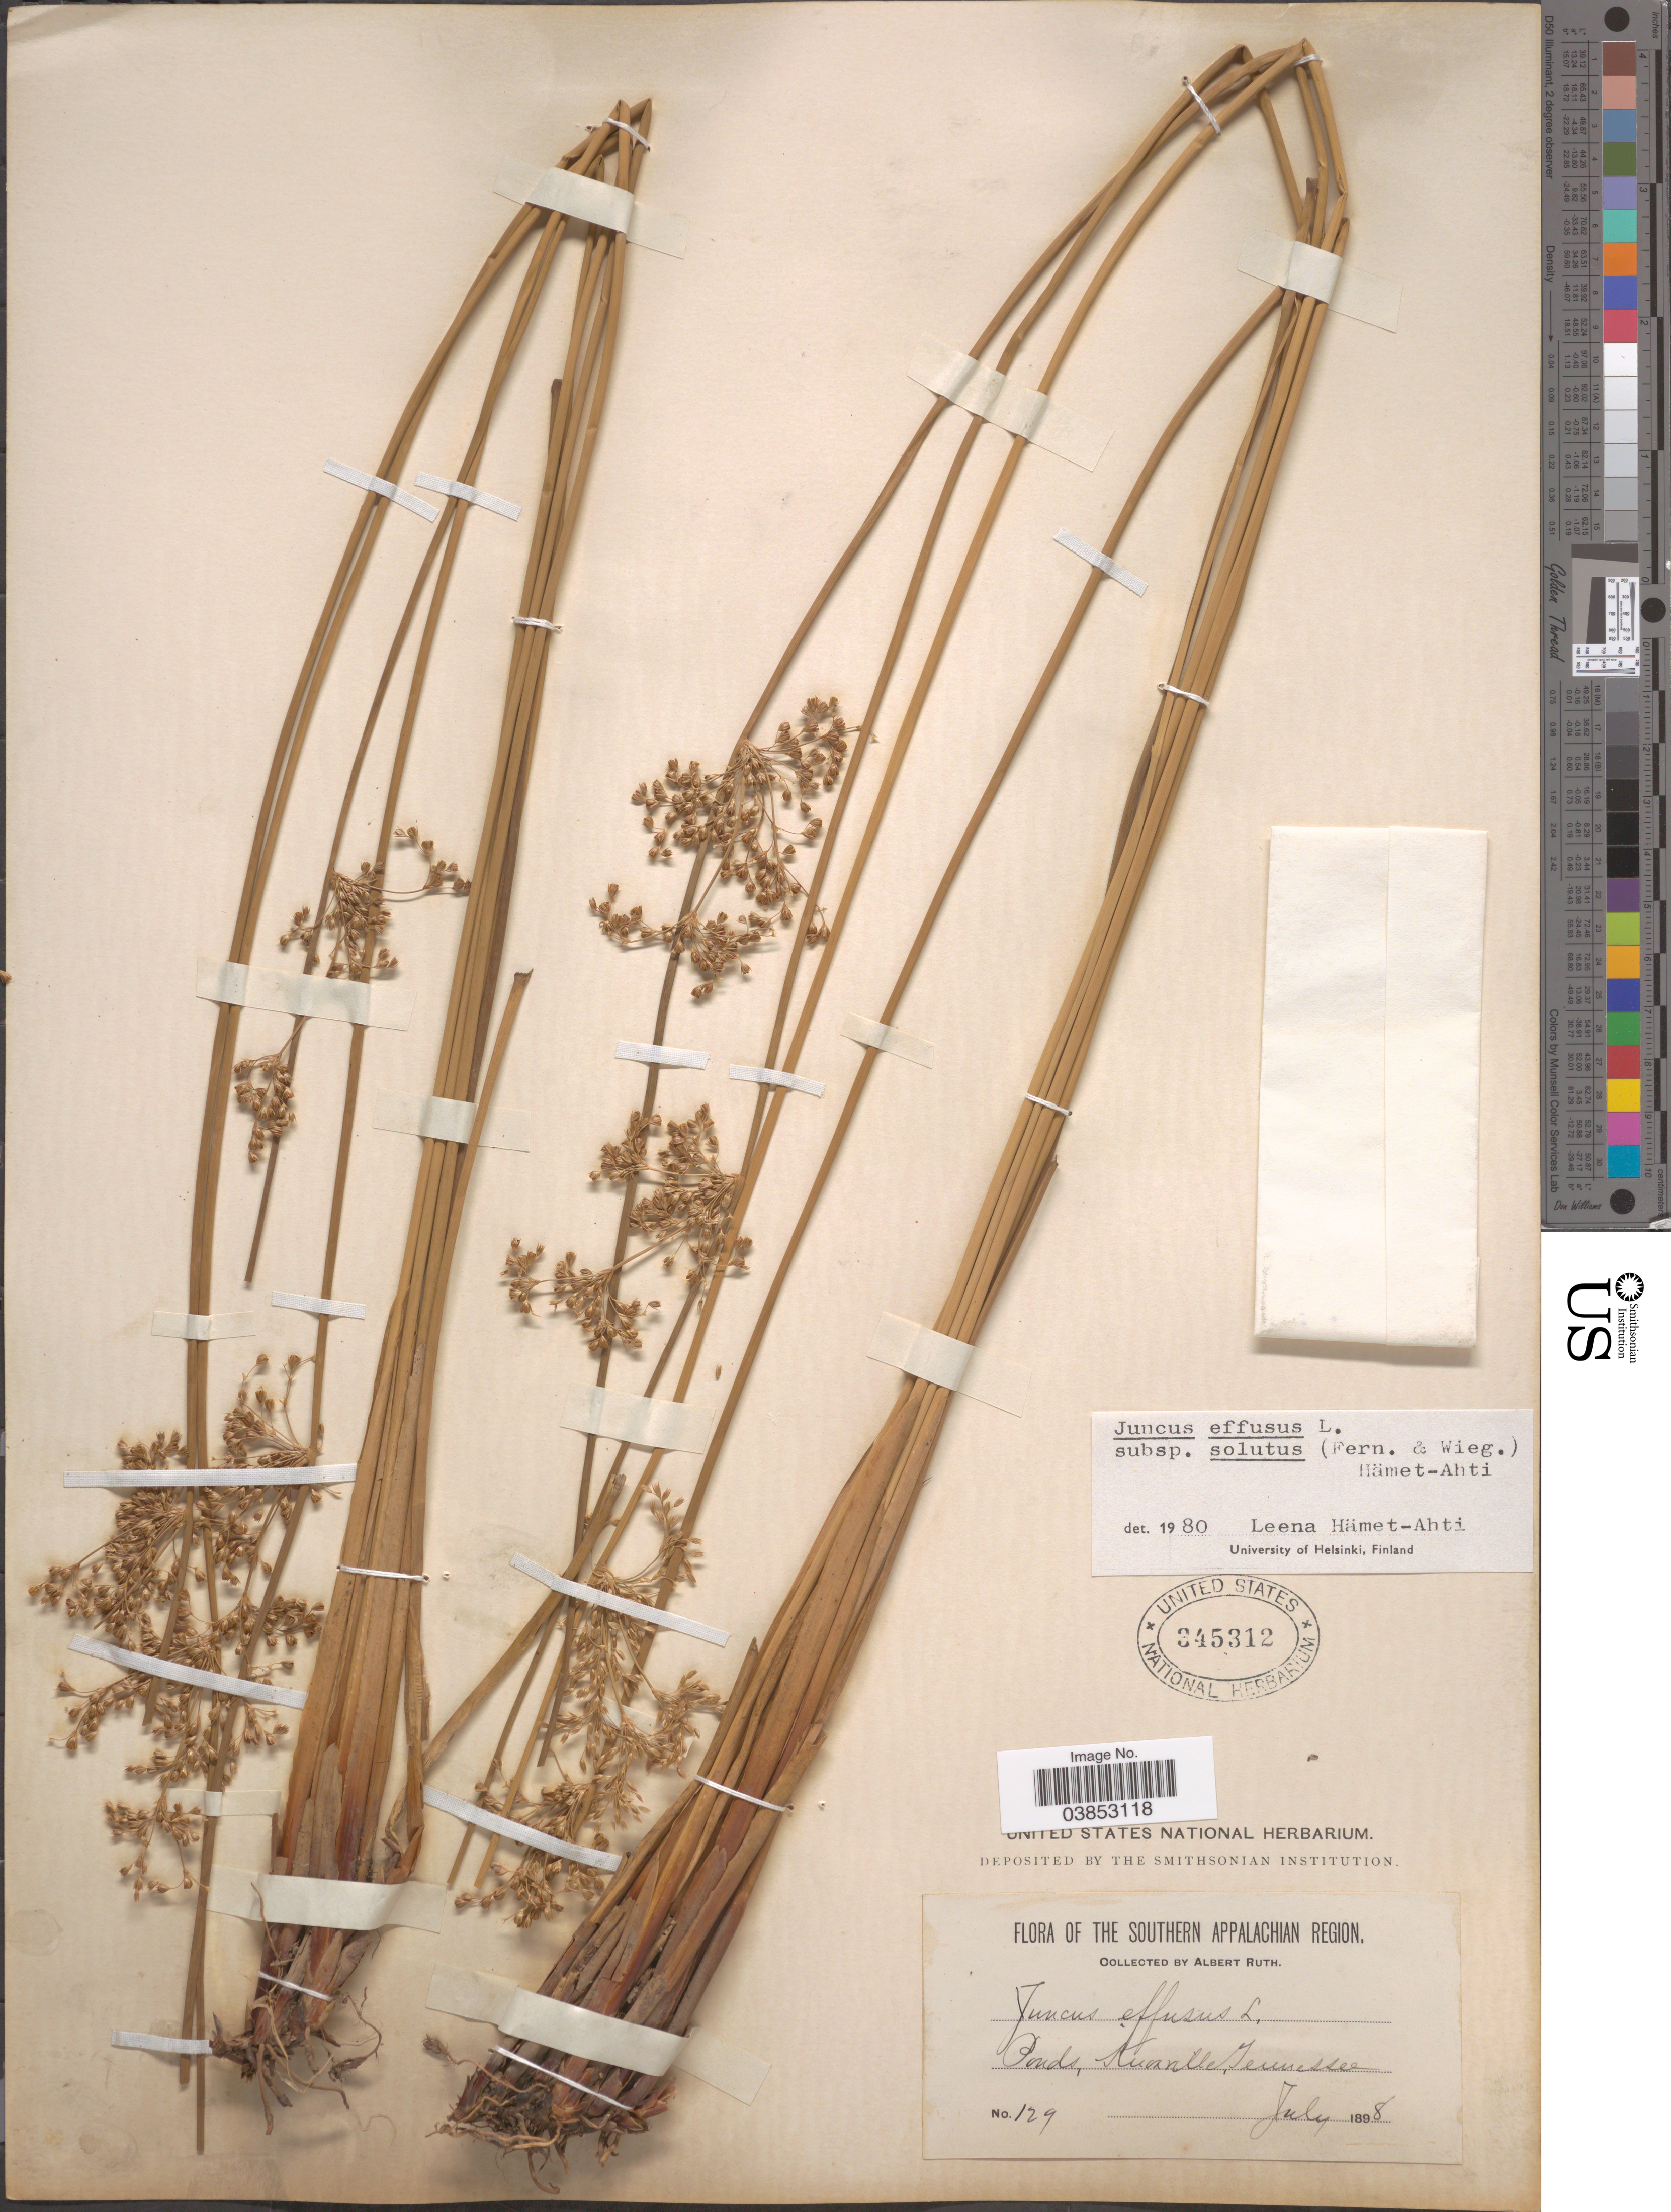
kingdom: Plantae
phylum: Tracheophyta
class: Liliopsida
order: Poales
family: Juncaceae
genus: Juncus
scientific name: Juncus effusus var. solutus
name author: Fernald & Wiegand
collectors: A. Ruth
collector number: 129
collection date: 1898-07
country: United States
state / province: Tennessee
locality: The Southern Appalachian Region. Ponds, Knoxville.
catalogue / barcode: US 345312